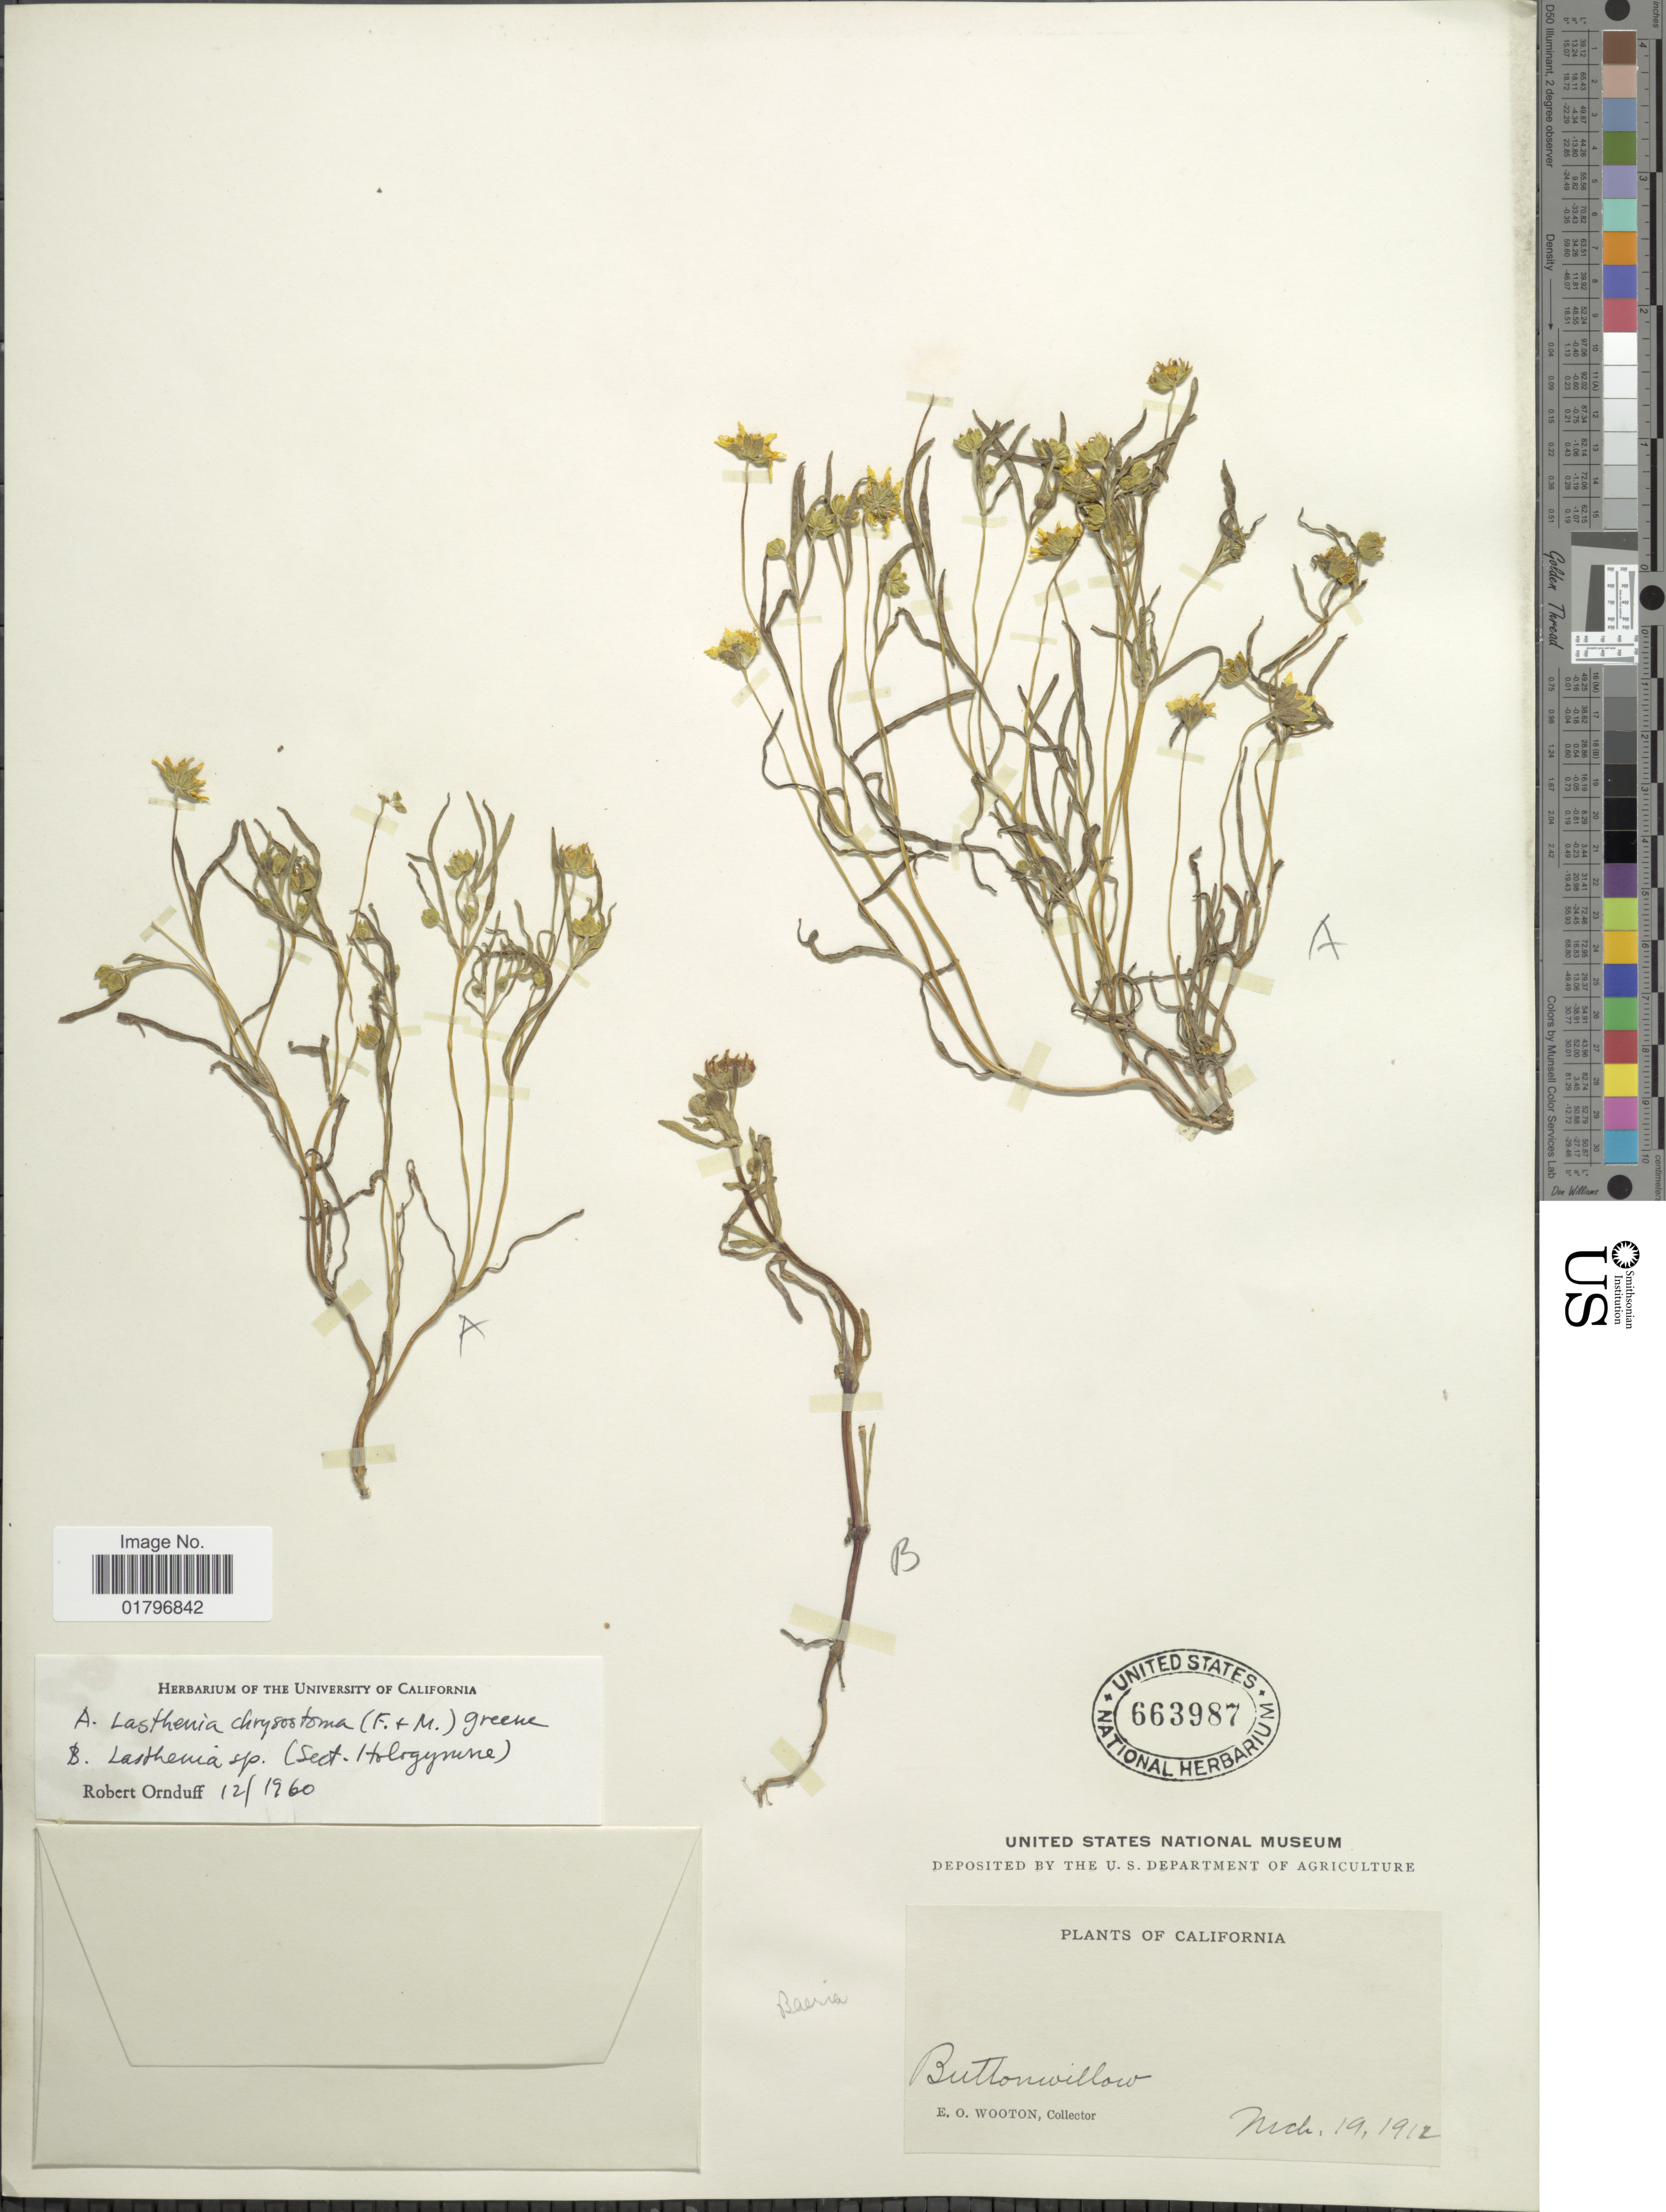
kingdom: Plantae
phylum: Tracheophyta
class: Magnoliopsida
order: Asterales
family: Asteraceae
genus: Lasthenia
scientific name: Lasthenia chrysostoma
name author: (Fisch. & C.A. Mey.) Greene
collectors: E. O. Wooton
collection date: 1912-03-19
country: United States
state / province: California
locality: Buttonwillow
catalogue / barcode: US 663987